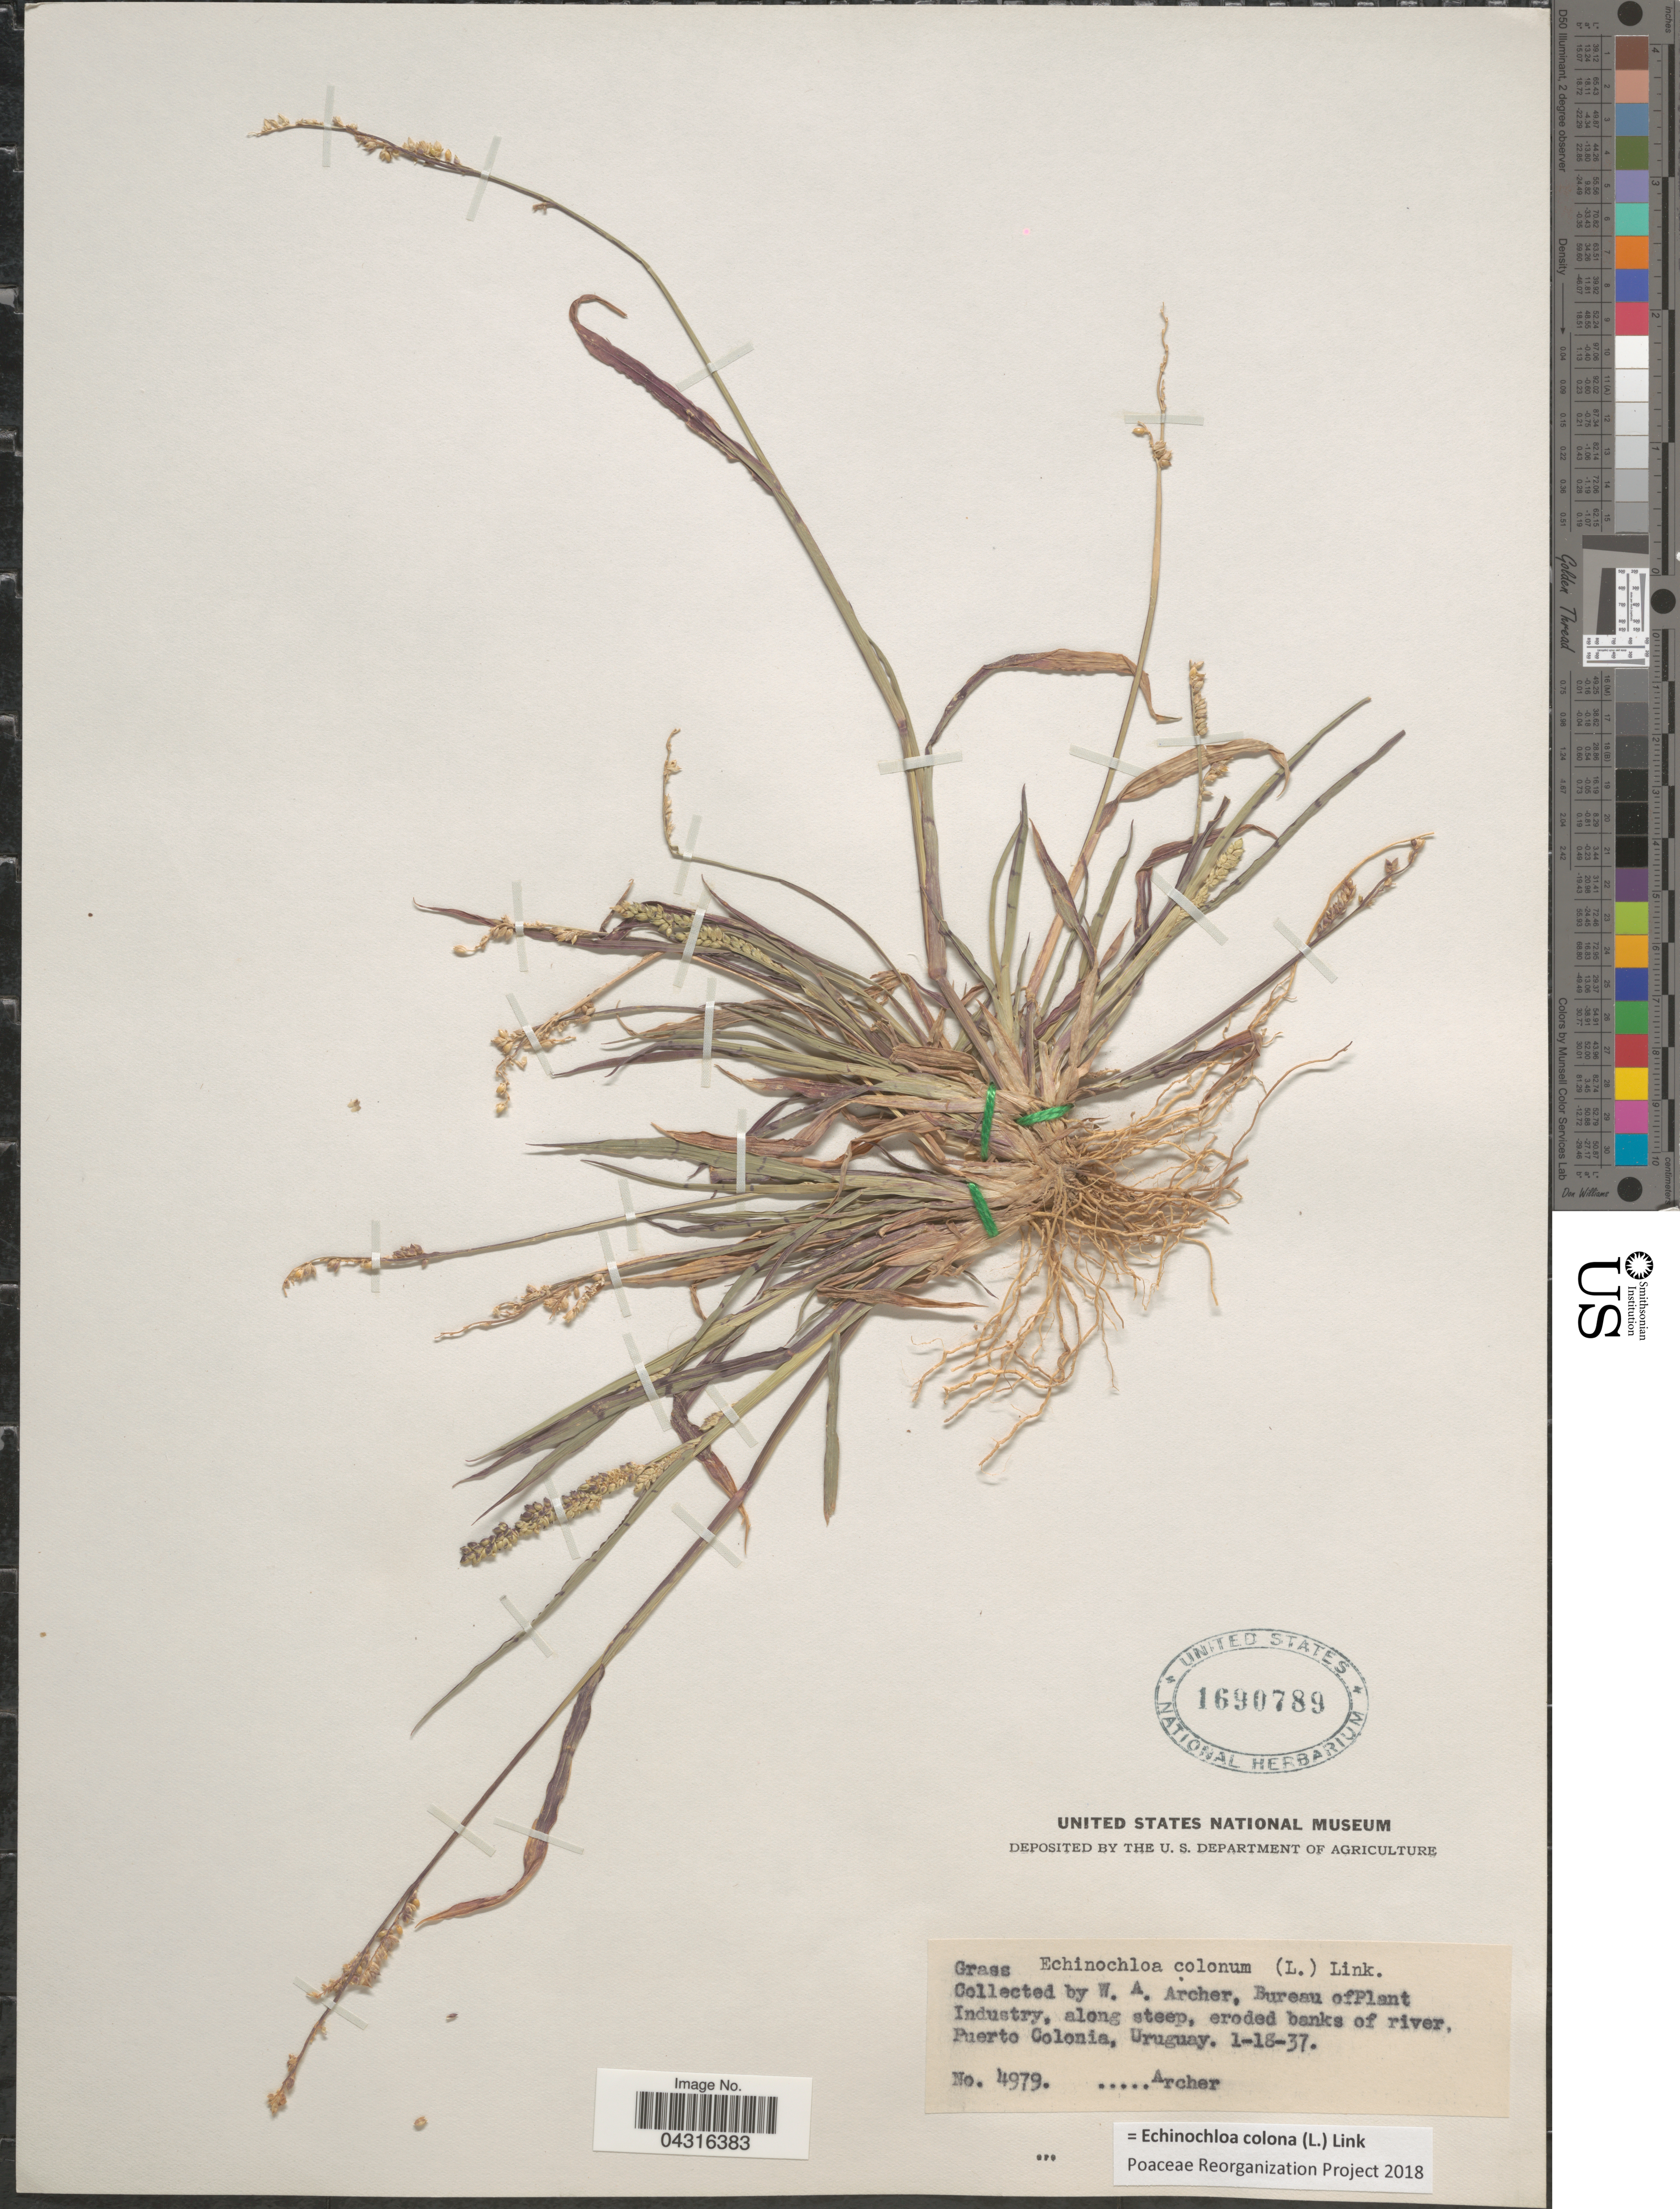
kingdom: Plantae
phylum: Tracheophyta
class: Liliopsida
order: Poales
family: Poaceae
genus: Echinochloa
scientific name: Echinochloa colona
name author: (L.) Link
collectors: W. Archer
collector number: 4979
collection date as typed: Transcribed d/m/y: 16/1/37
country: Uruguay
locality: Along steep, erodedbanks of river, Puerto Colonia.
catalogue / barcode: US 1690789